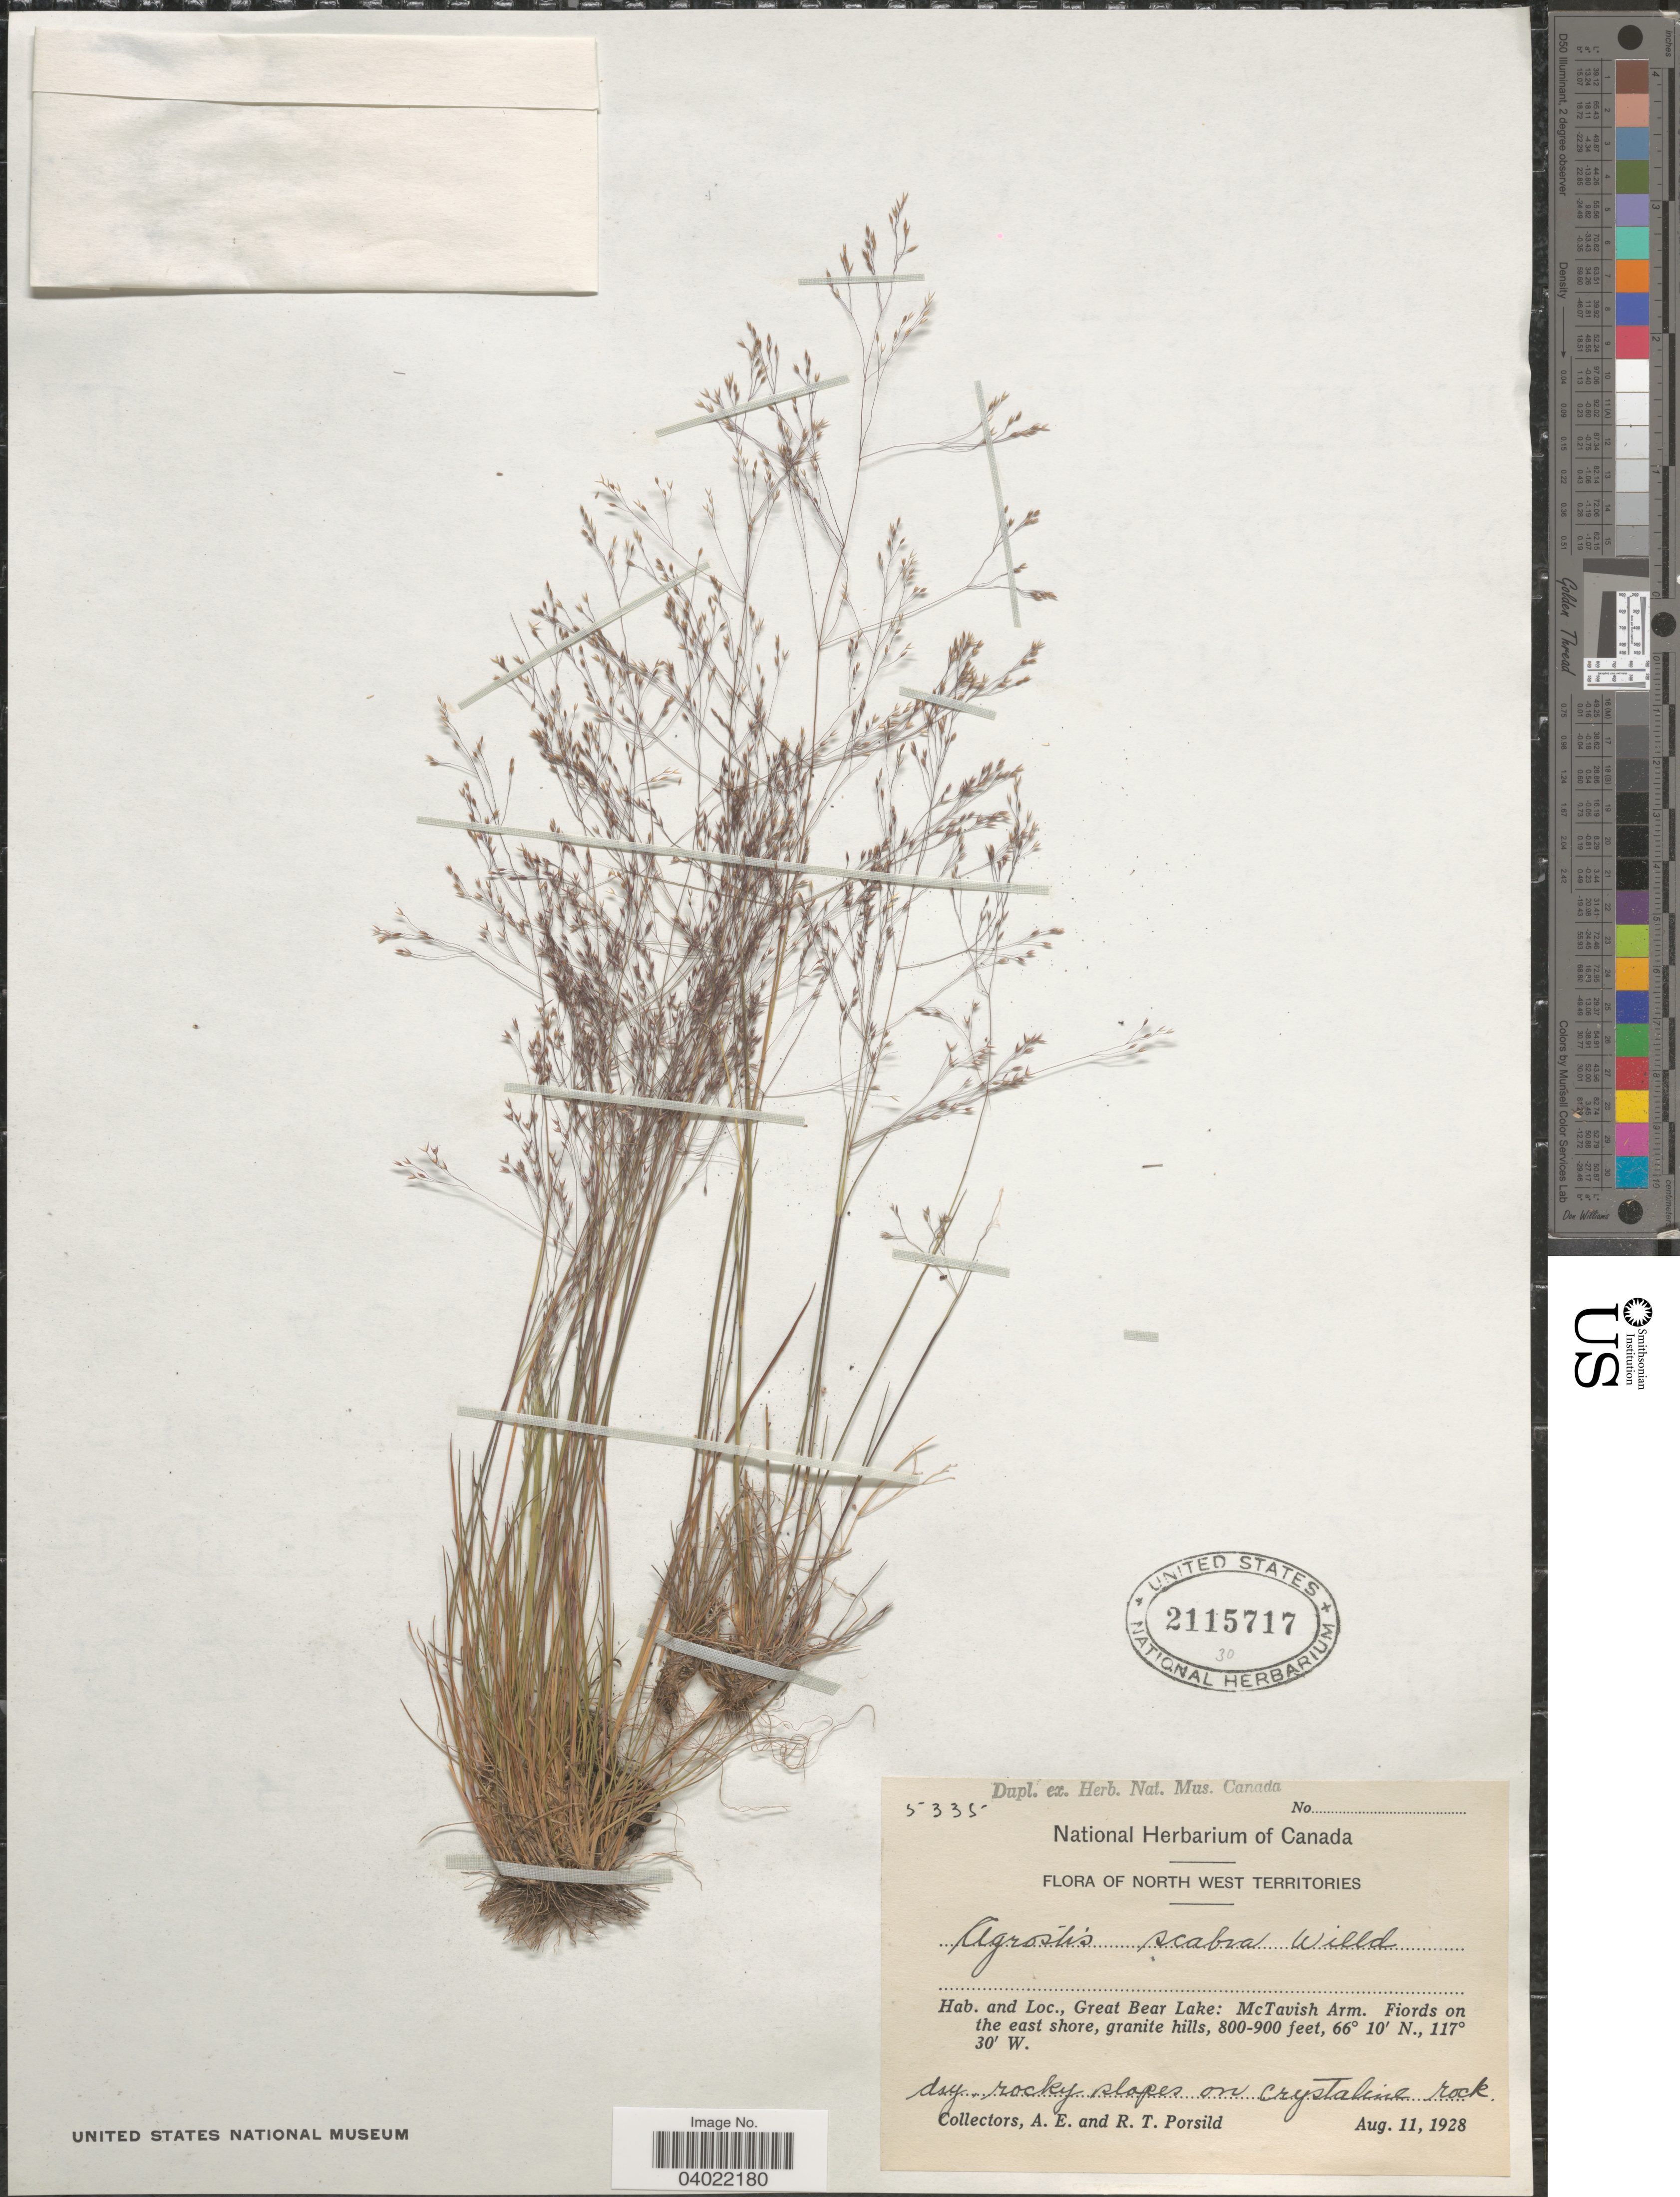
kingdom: Plantae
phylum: Tracheophyta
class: Liliopsida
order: Poales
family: Poaceae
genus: Agrostis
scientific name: Agrostis scabra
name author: Willd.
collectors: A. E. Porsild & R. T. Porsild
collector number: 5335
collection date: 1928-08-11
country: Canada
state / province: Northwest Territories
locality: Great Bear Lake: McTavish Arm. Fiords on the east shore, granite hills.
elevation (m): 244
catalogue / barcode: US 2115717